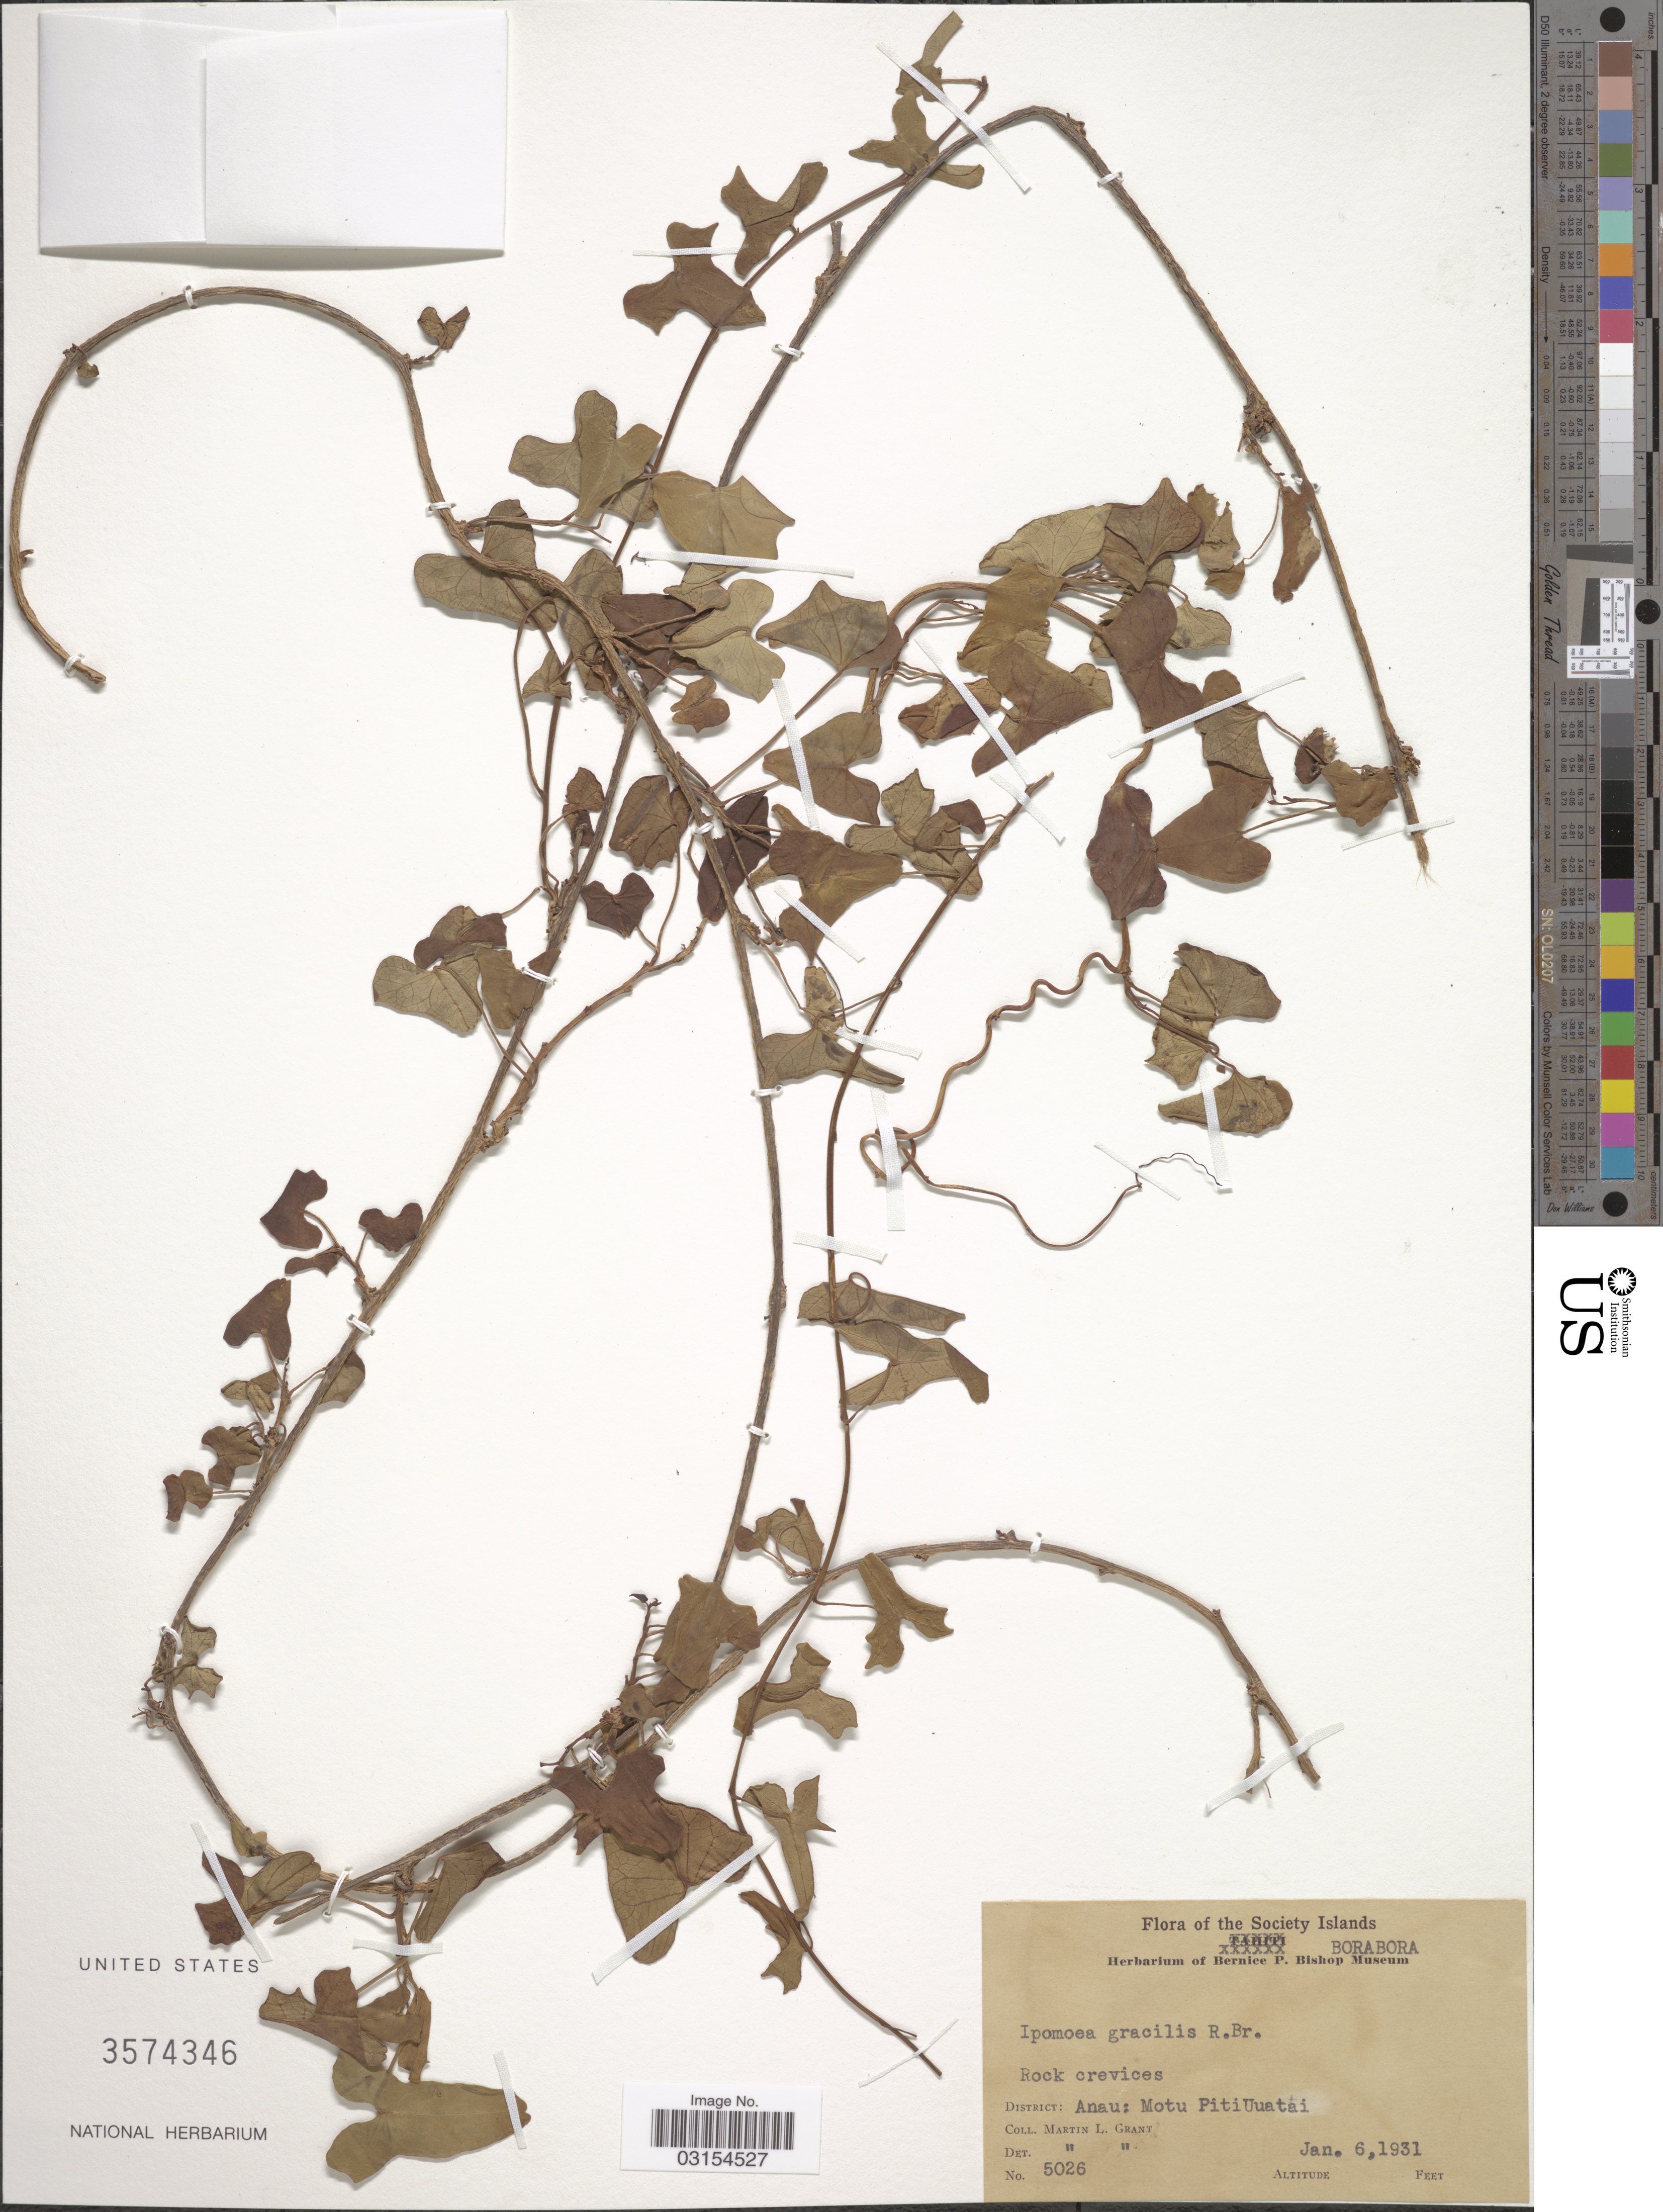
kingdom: Plantae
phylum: Tracheophyta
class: Magnoliopsida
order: Solanales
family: Convolvulaceae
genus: Ipomoea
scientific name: Ipomoea littoralis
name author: Blume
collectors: M. L. Grant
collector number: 5026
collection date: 1931-01-06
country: French Polynesia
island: Bora Bora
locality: Society Islands. Borabora. District: Anau: Motu Pitiuuatai.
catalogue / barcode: US 3574346